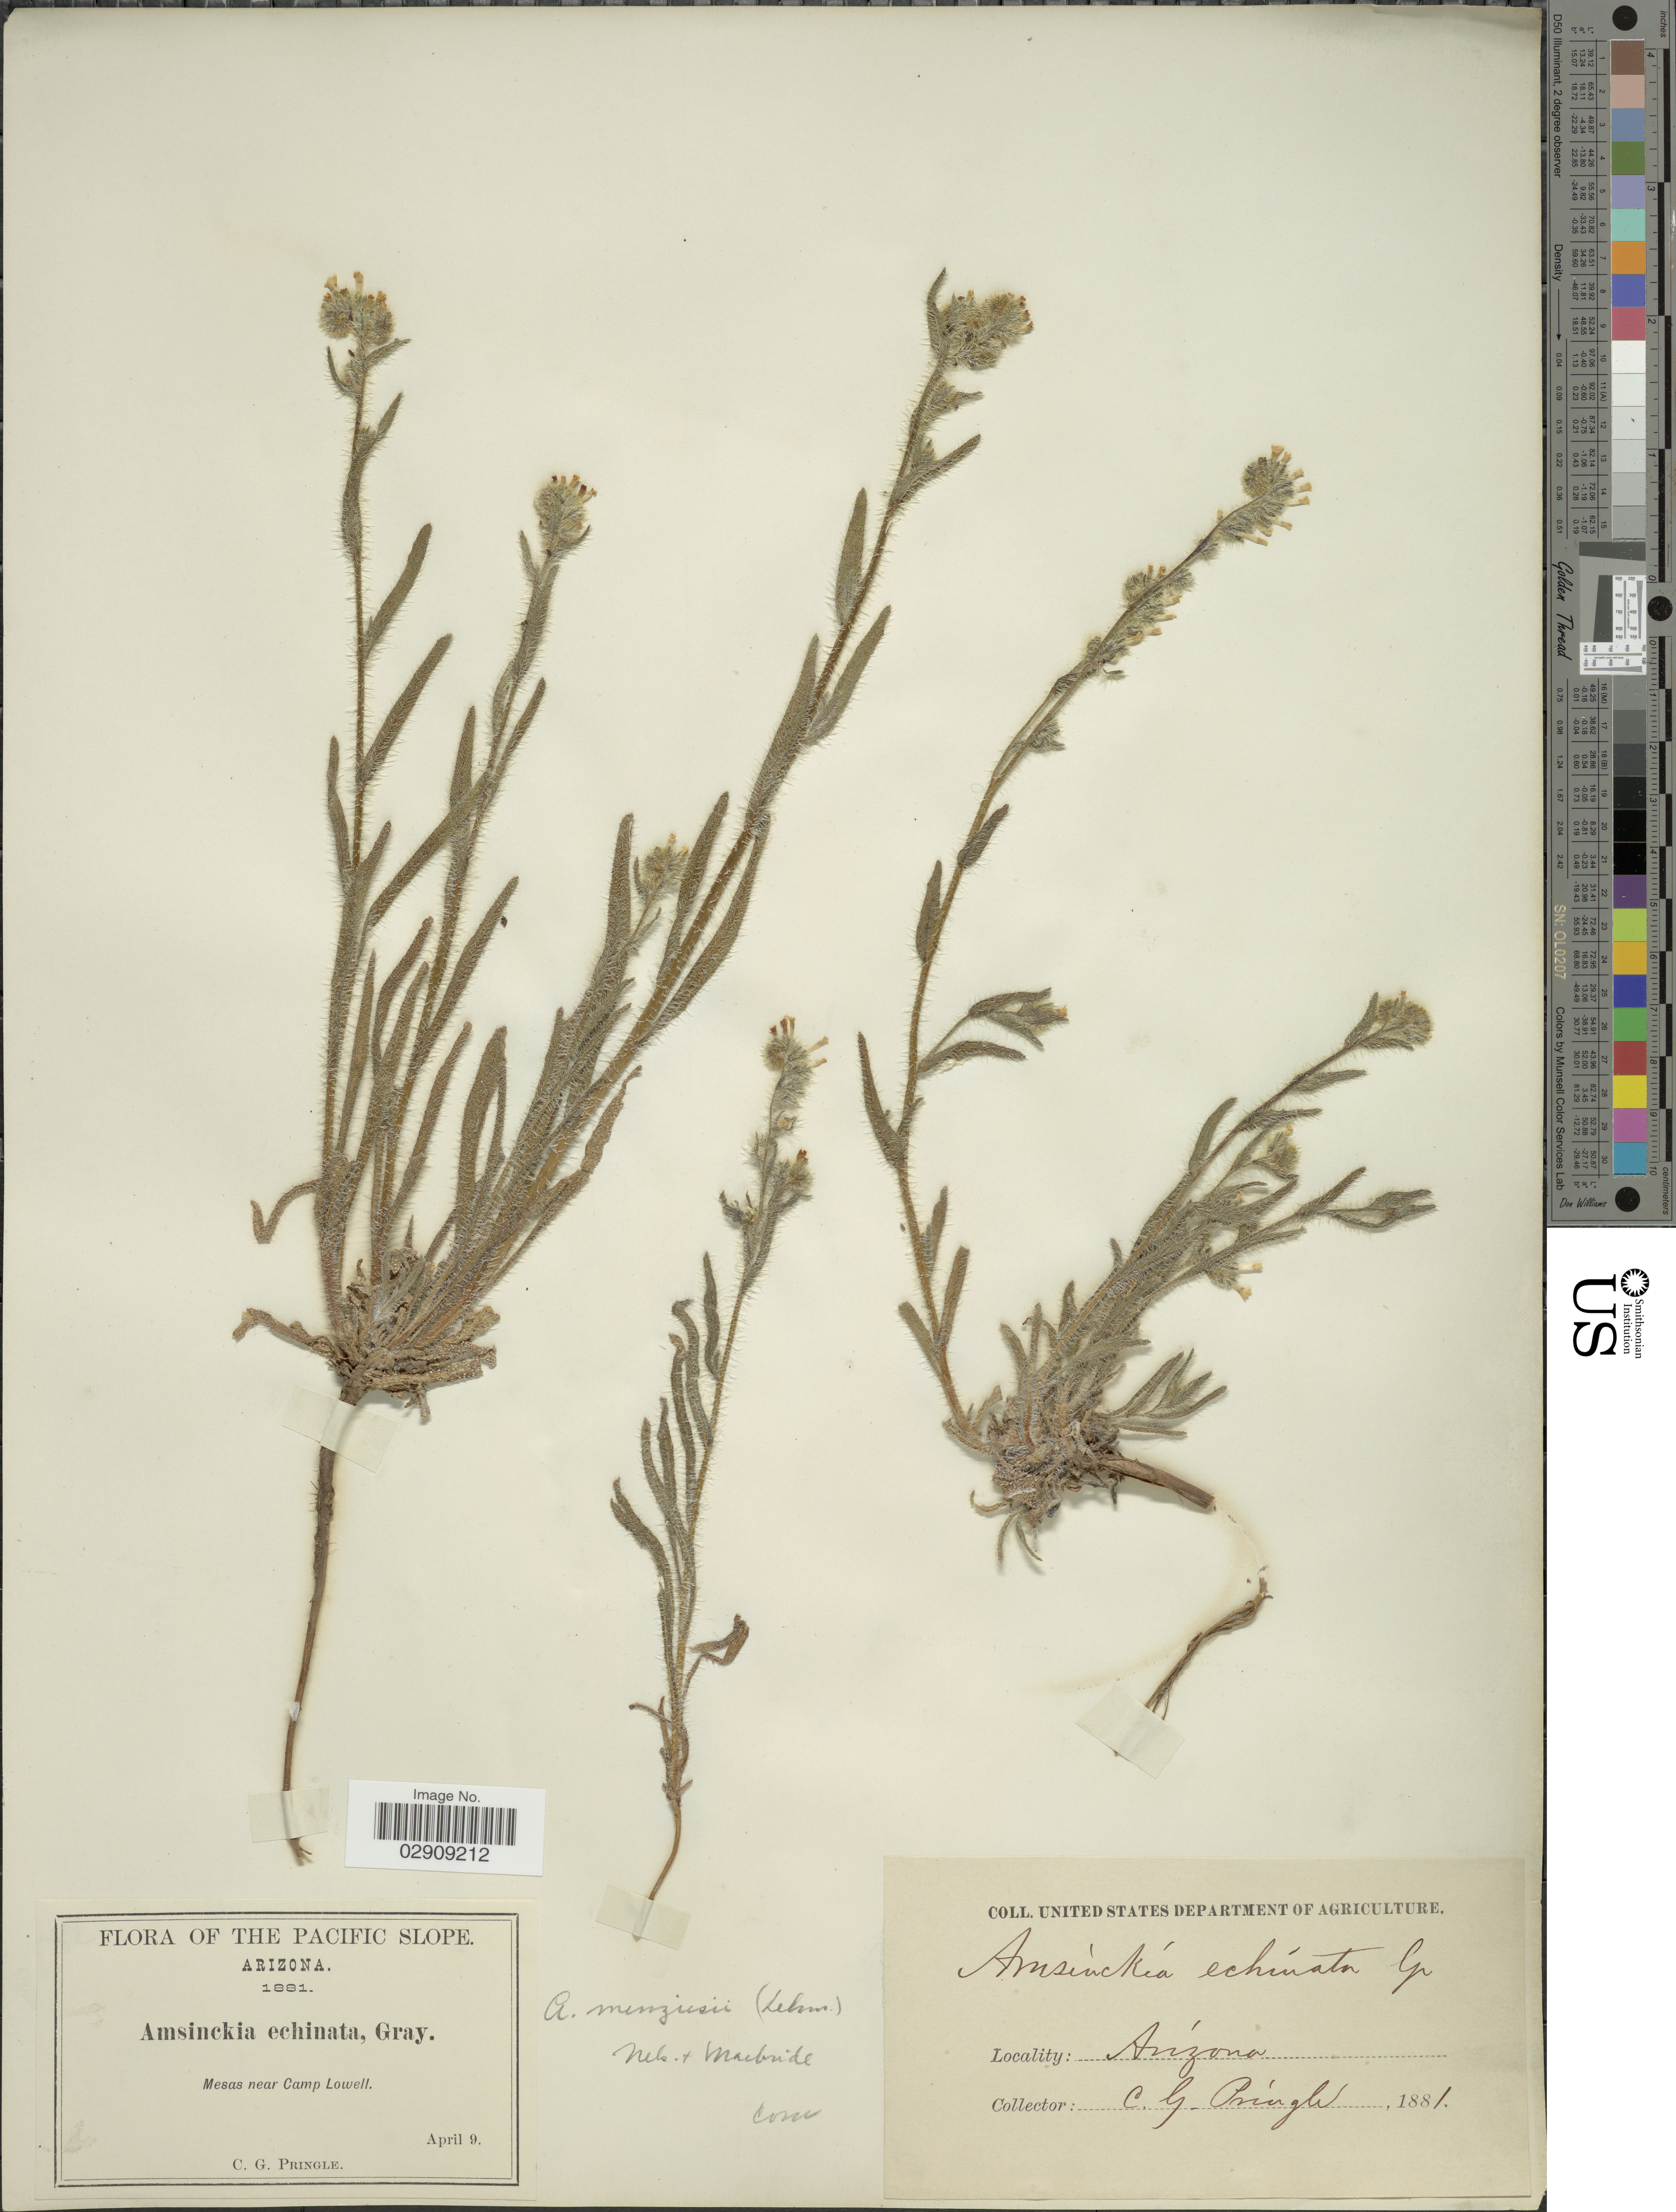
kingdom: Plantae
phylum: Tracheophyta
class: Magnoliopsida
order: Boraginales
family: Boraginaceae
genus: Amsinckia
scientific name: Amsinckia menziesii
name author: A. Nelson & J.F. Macbr.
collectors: C. G. Pringle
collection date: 1881-04-09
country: United States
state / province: Arizona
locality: The Pacific Slope. Mesas near Camp Lowell.